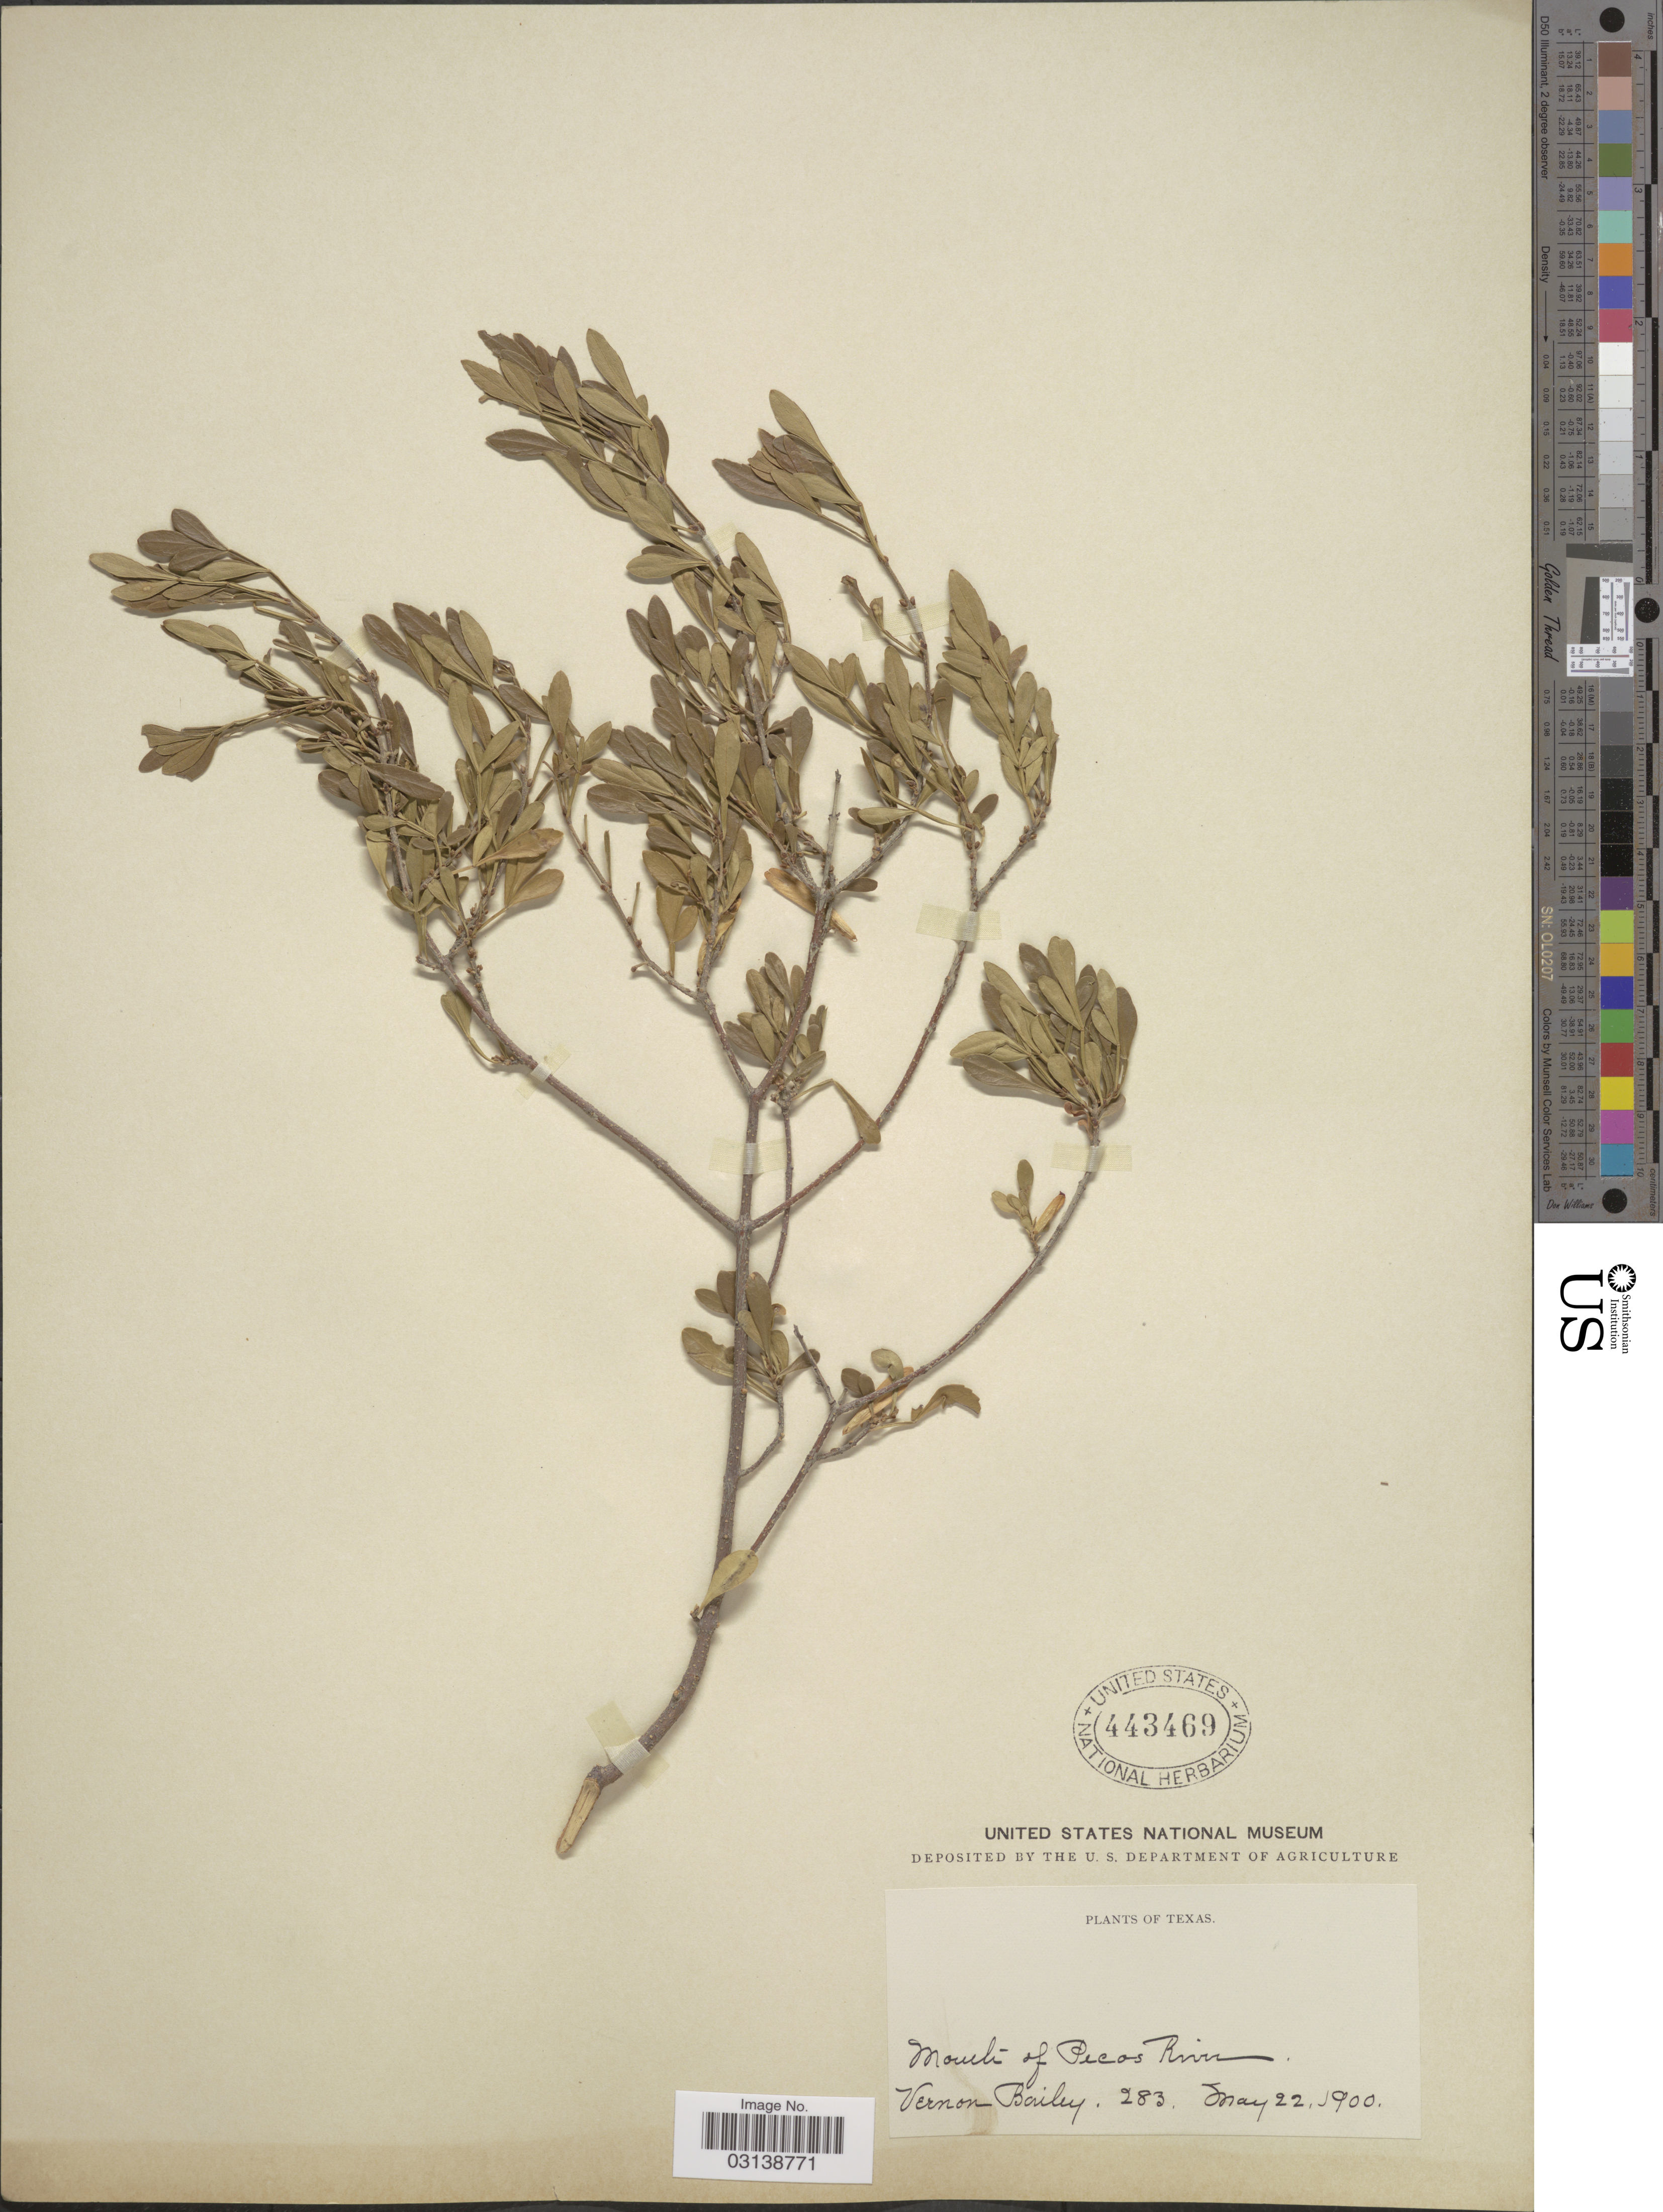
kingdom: Plantae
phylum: Tracheophyta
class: Magnoliopsida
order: Lamiales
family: Oleaceae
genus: Fraxinus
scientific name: Fraxinus greggii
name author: A. Gray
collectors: V. O. Bailey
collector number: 283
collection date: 1900-05-22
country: United States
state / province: Texas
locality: Mouth of Pecos River.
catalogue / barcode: US 443469